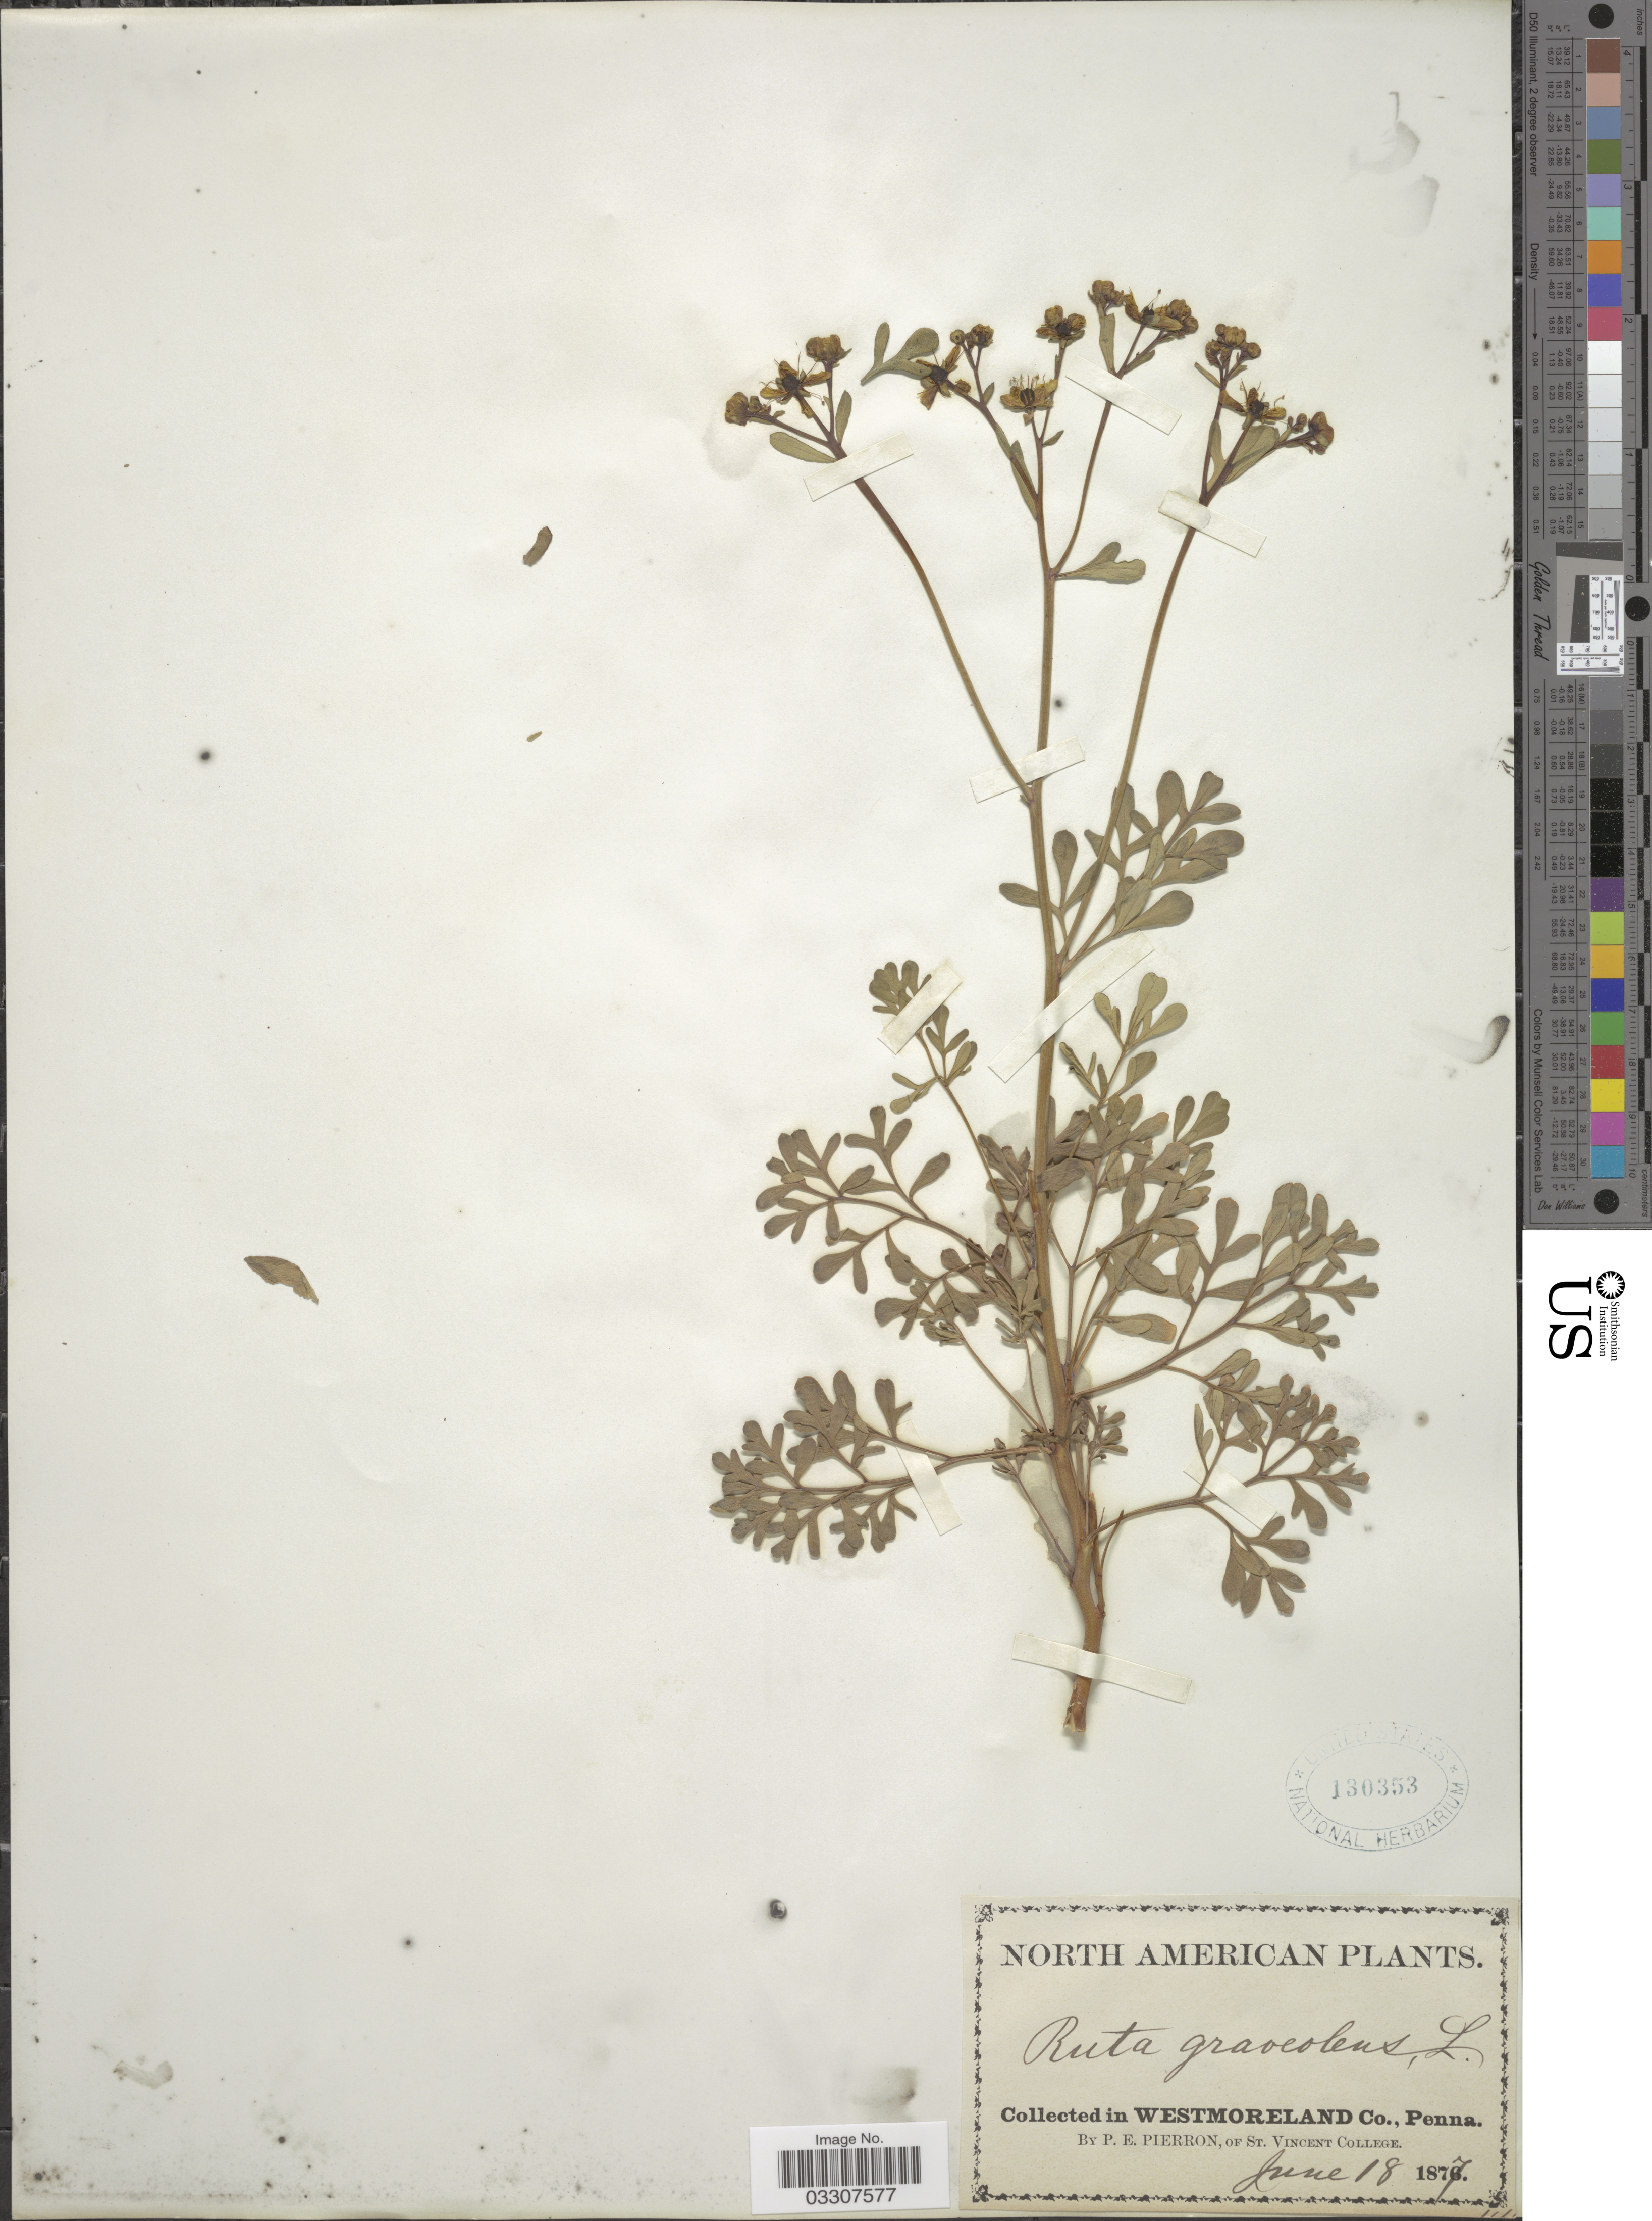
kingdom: Plantae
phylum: Tracheophyta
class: Magnoliopsida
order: Sapindales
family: Rutaceae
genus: Ruta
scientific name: Ruta graveolens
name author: L.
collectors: P. Pierron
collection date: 1877-06-18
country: United States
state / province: Pennsylvania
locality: Westmoreland Co.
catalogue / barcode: US 130353